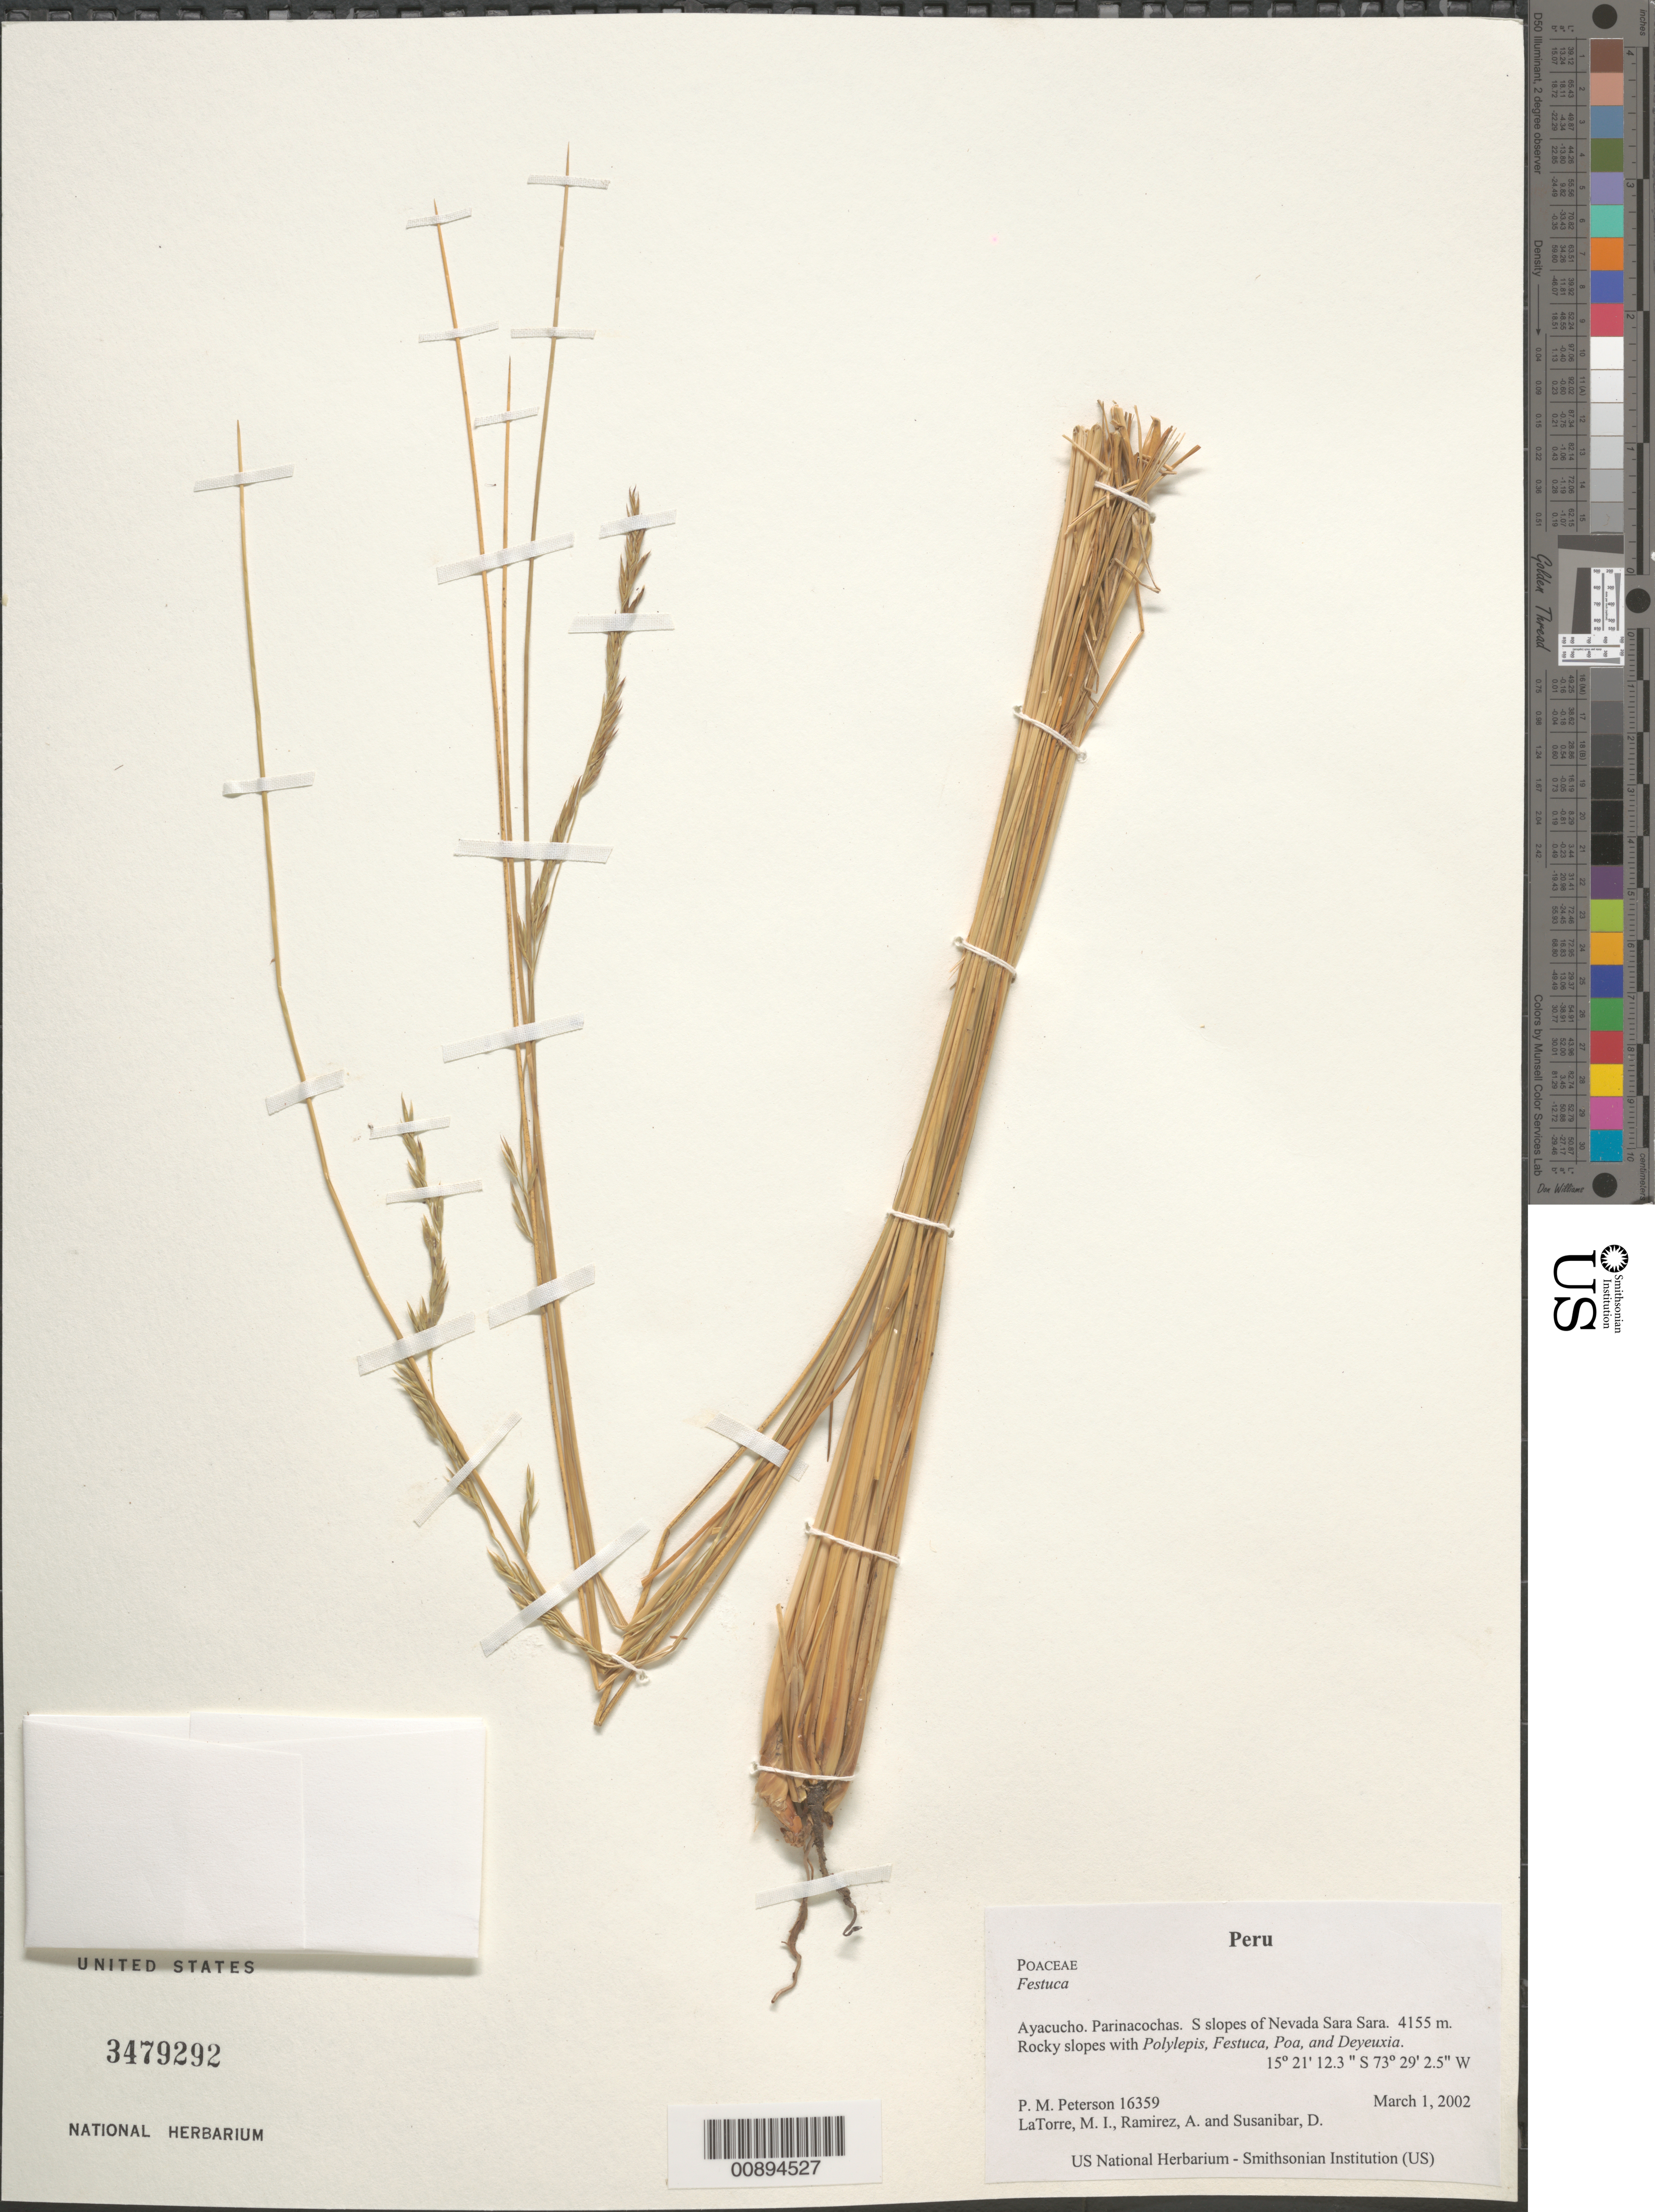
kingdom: Plantae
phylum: Tracheophyta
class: Liliopsida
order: Poales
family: Poaceae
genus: Festuca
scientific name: Festuca sp.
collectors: P. M. Peterson, M. I. La Torre, A. Ramírez & D. Susanibar Cruz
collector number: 16359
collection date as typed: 01 Mar 2002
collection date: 2002-03-01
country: Peru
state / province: Ayacucho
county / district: Parinacochas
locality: S slopes of Nevada Sara Sara.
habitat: Rocky slopes with ~Polylepis, Festuca, Poa, and Deyeuxia~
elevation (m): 4155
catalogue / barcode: US 3479292